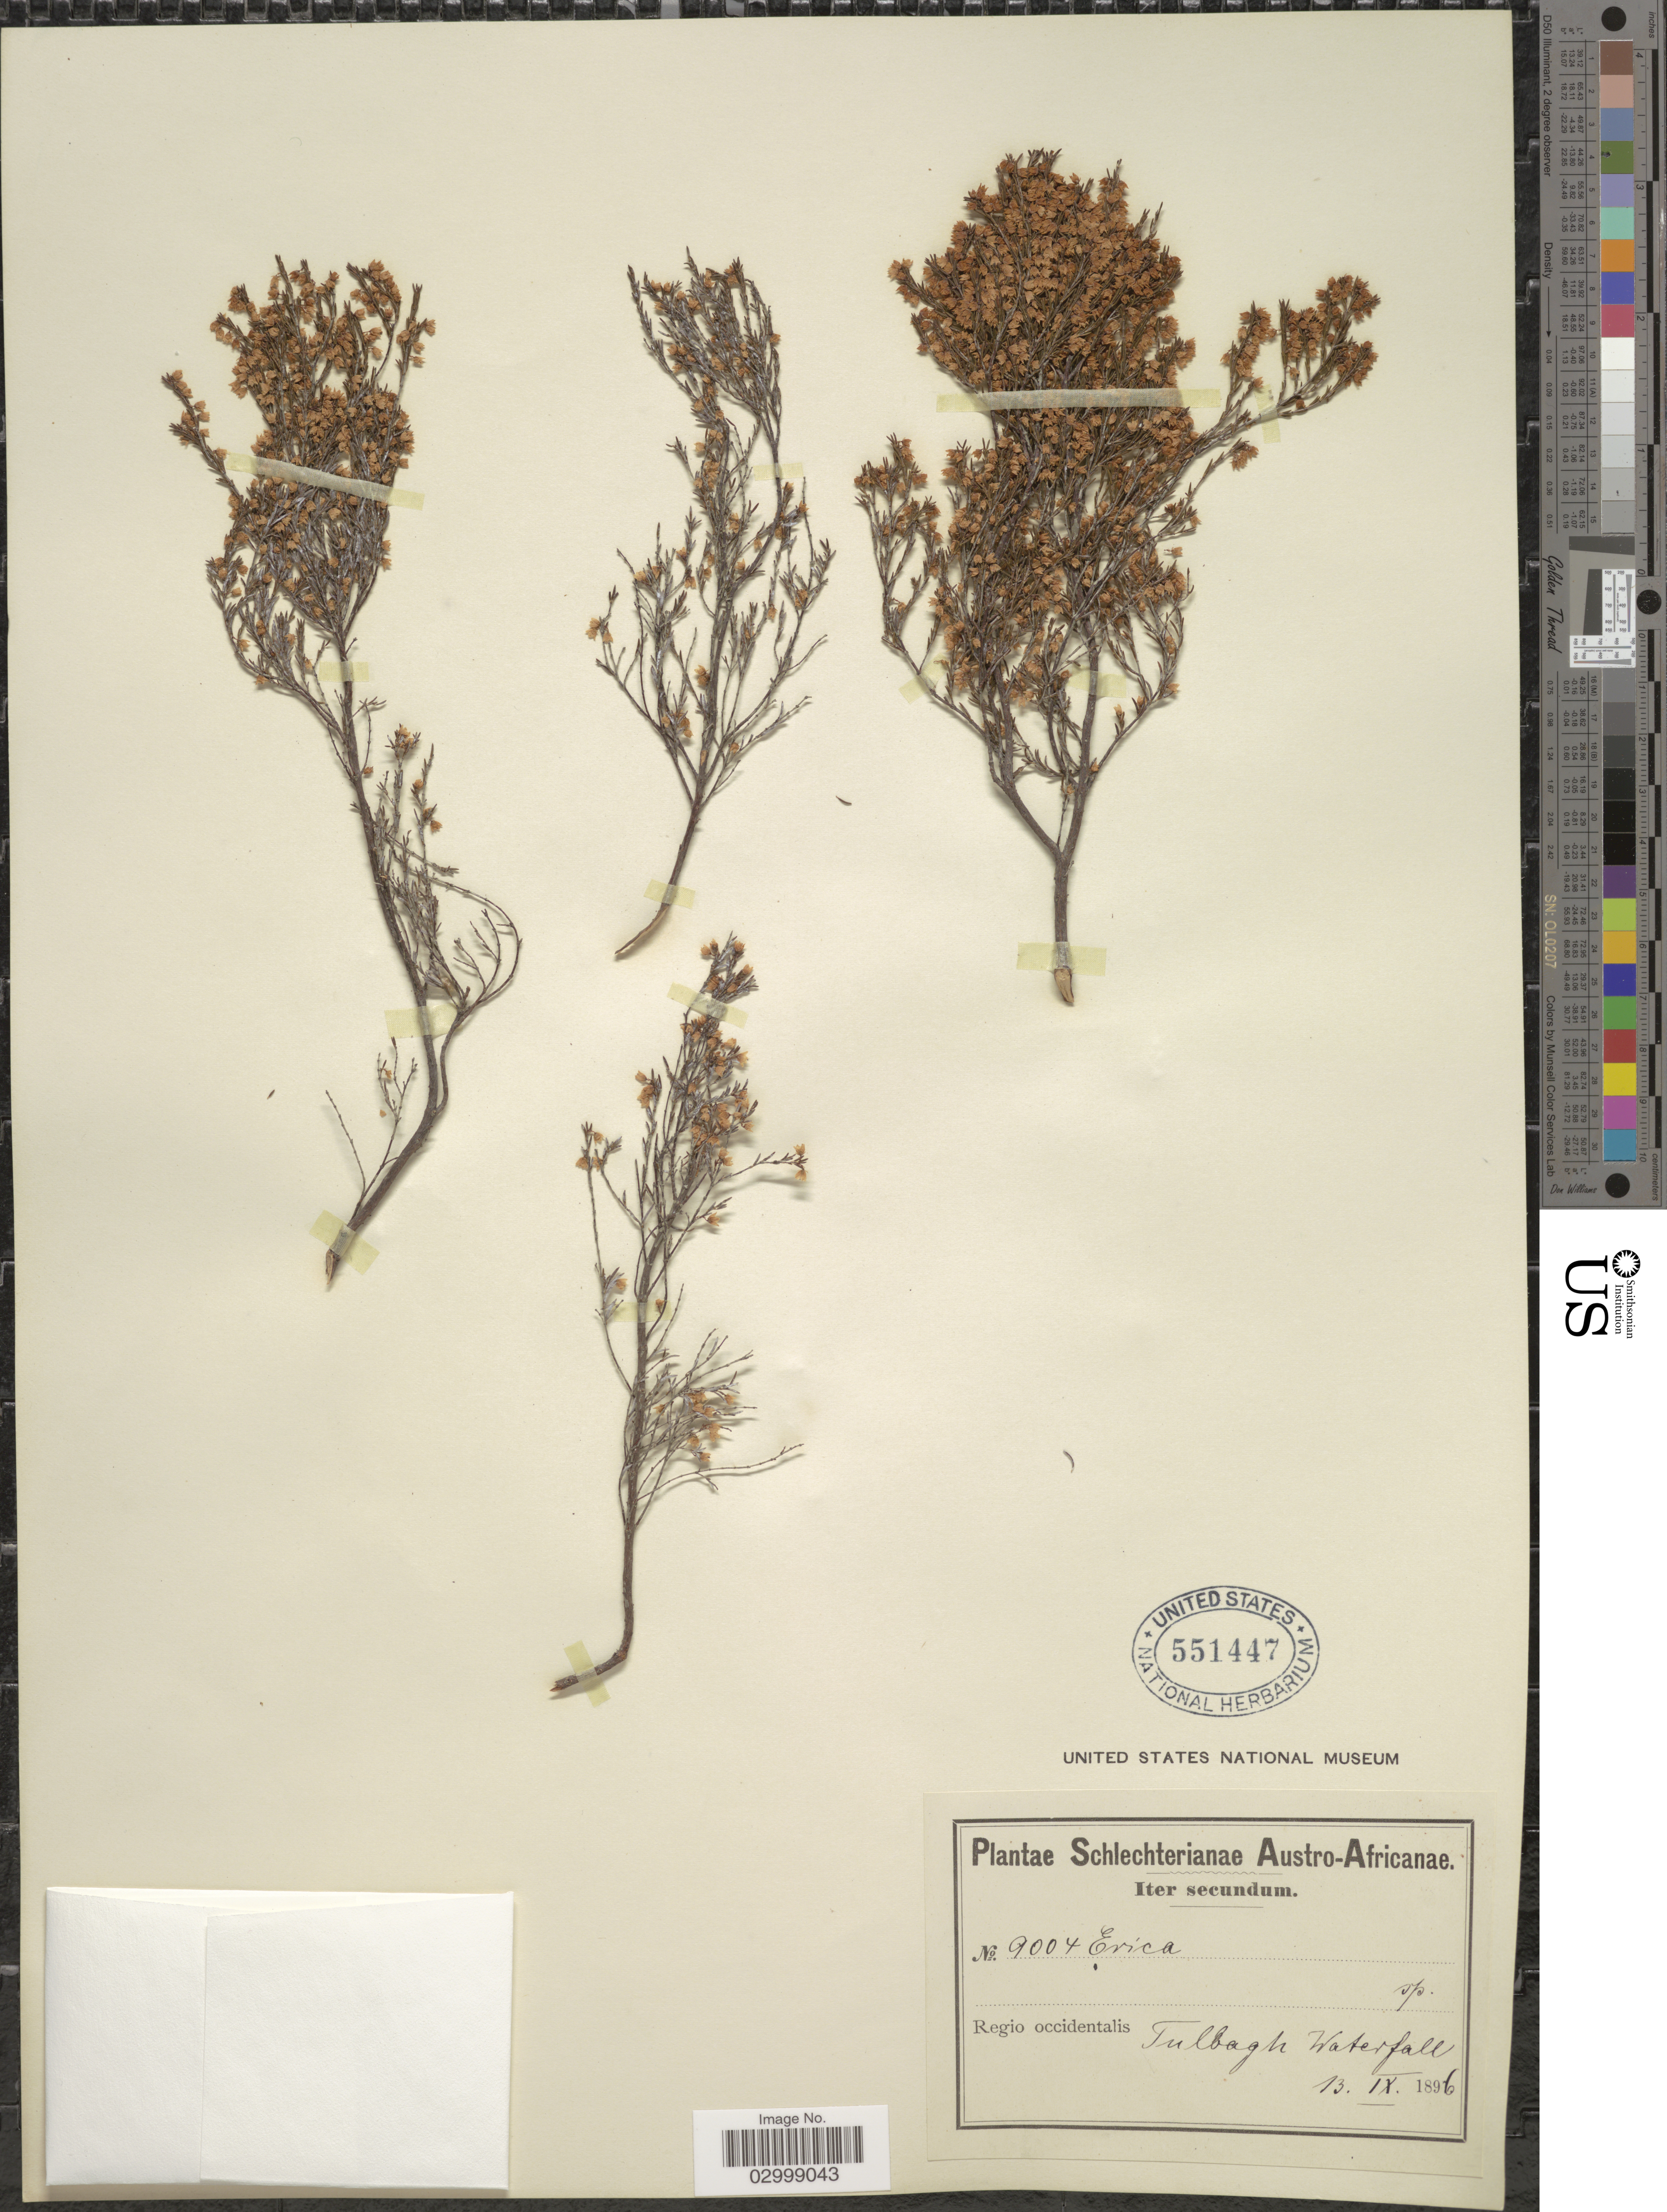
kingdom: Plantae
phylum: Tracheophyta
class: Magnoliopsida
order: Ericales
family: Ericaceae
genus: Erica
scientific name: Erica sp.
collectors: Schlechter, --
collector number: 9004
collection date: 1896-09-13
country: South Africa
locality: Austro-Africanae, Region occidentalis, Tulbagh Waterfall.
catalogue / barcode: US 551447